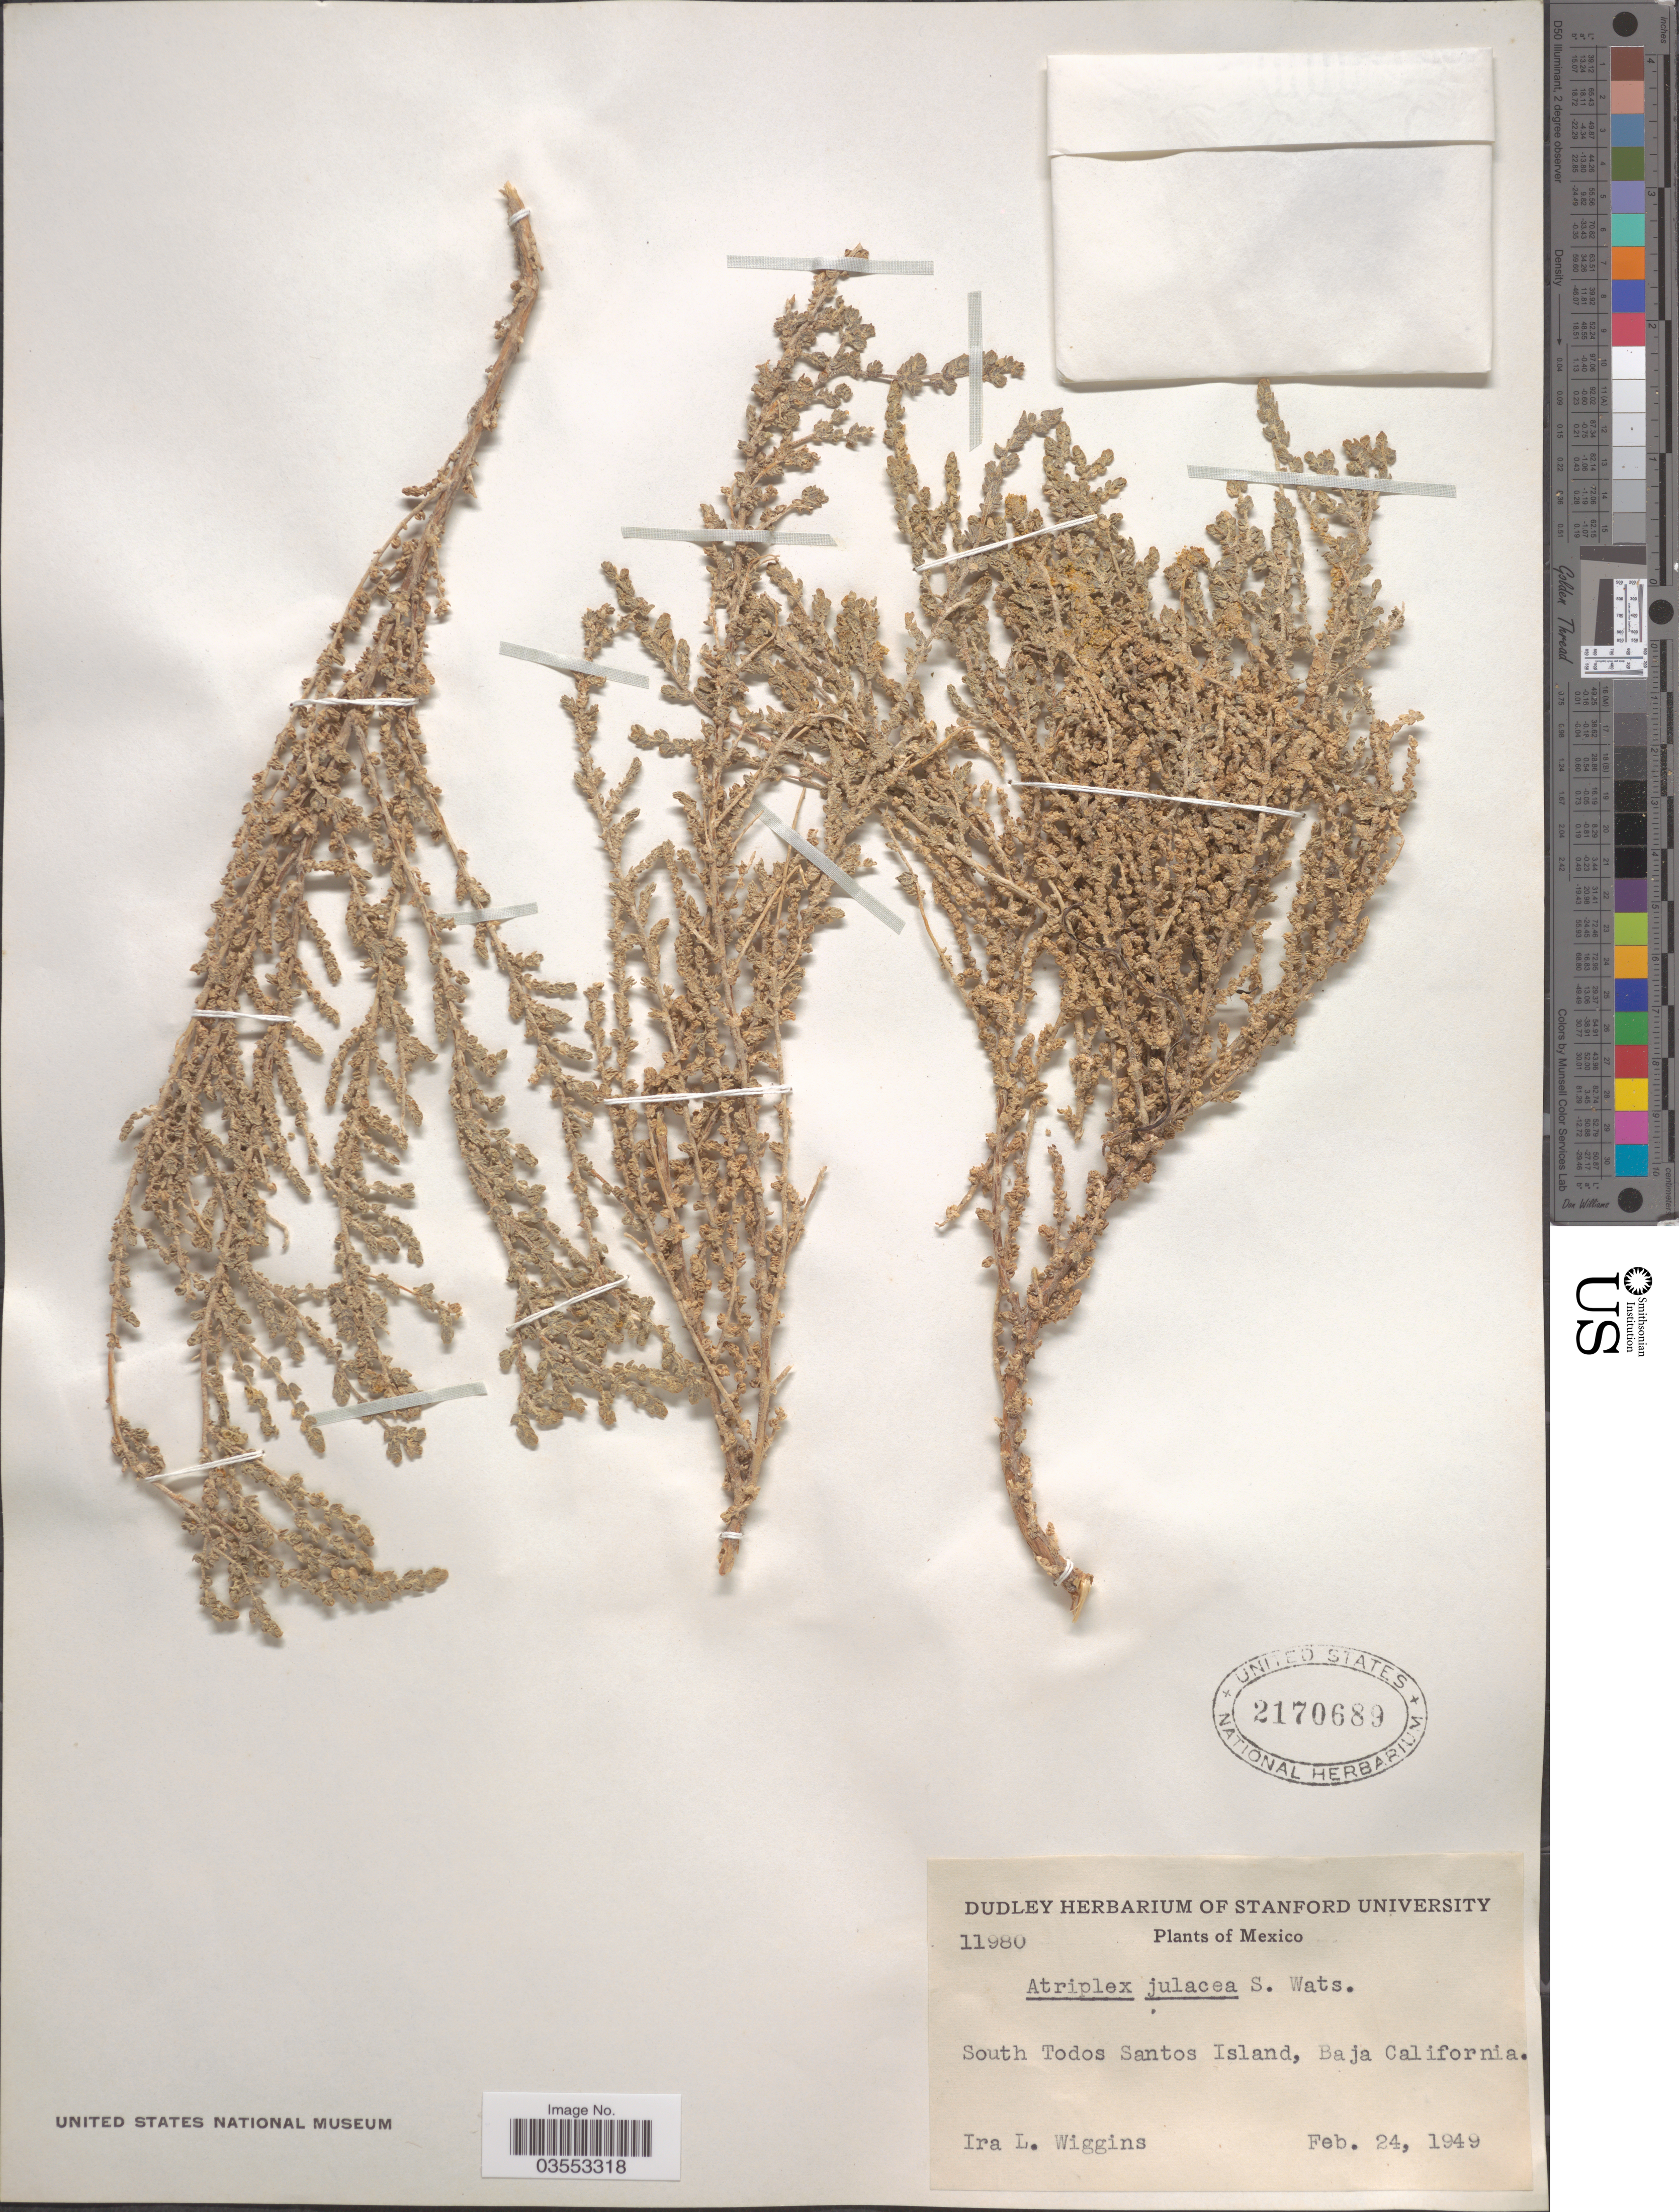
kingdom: Plantae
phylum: Tracheophyta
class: Magnoliopsida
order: Caryophyllales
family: Amaranthaceae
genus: Atriplex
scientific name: Atriplex julacea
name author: S. Watson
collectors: I. L. Wiggins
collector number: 11980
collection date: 1949-02-24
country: Mexico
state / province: Baja California Norte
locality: South Todos Santos Island.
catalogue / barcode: US 2170689